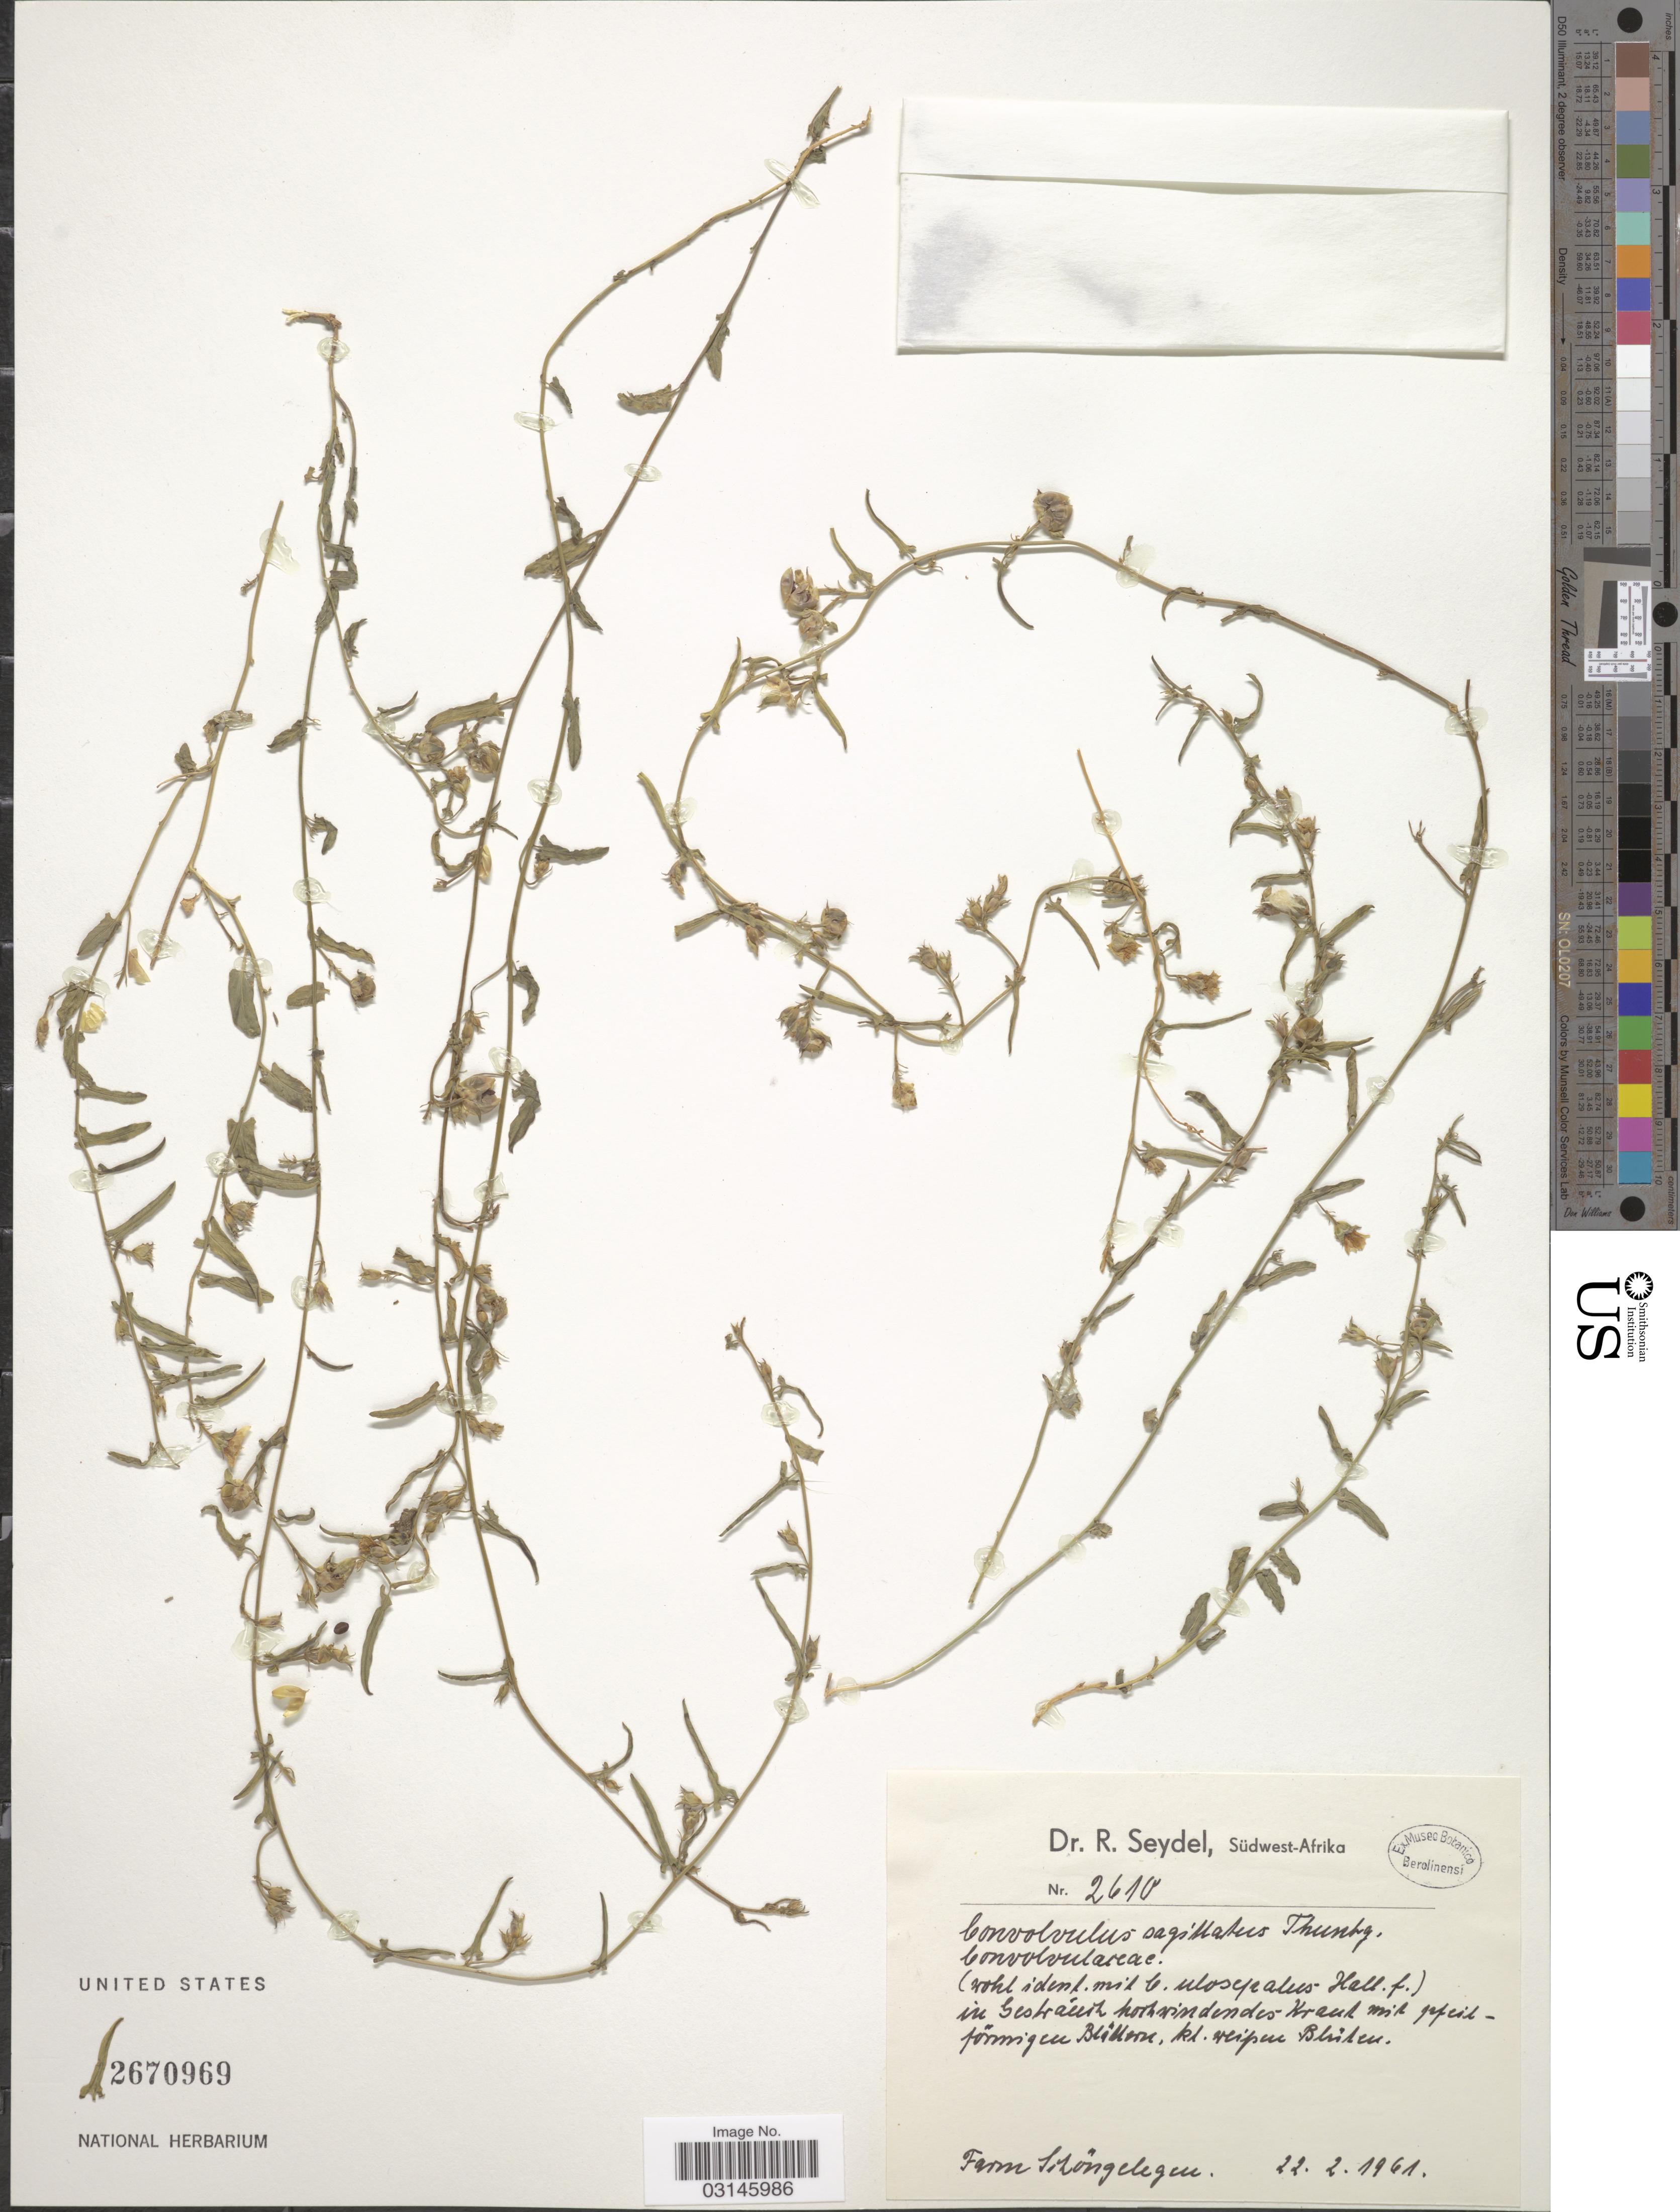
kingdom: Plantae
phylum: Tracheophyta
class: Magnoliopsida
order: Solanales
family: Convolvulaceae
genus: Convolvulus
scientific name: Convolvulus sagittatus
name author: Thunb.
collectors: R. Seydel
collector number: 2610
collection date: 1961-02-22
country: Namibia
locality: Farm Schöngelegen.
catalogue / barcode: US 2670969